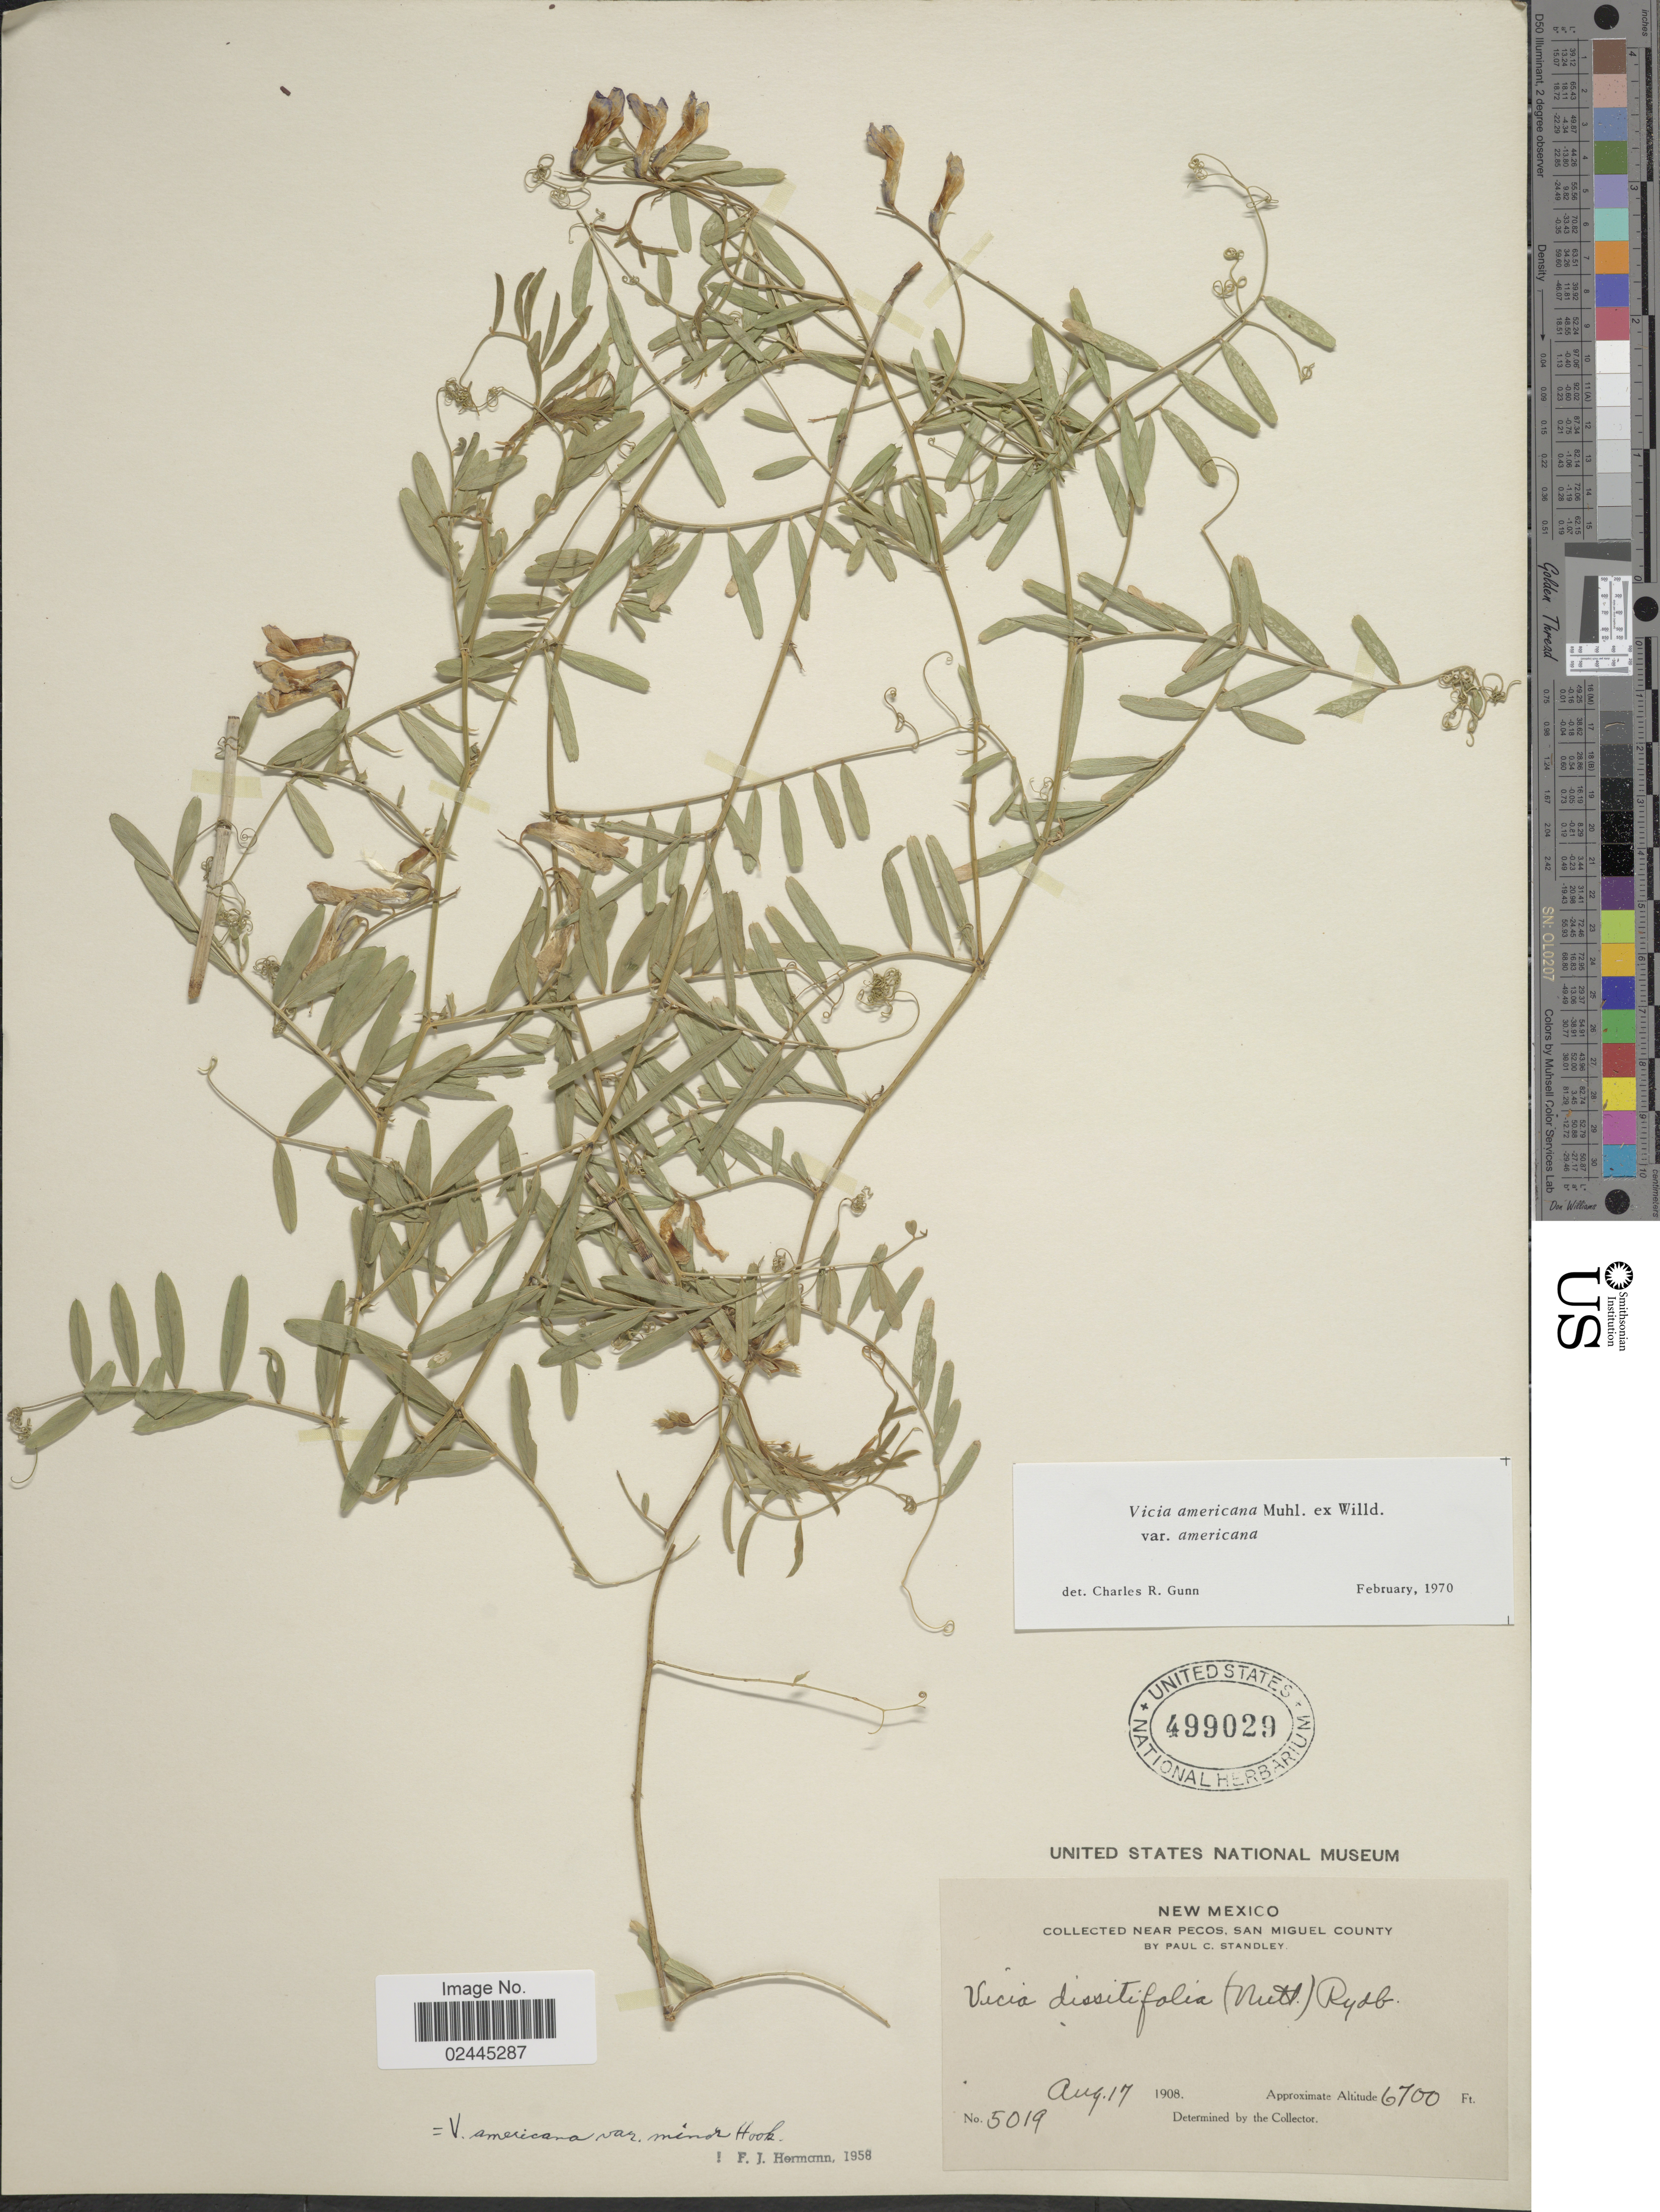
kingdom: Plantae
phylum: Tracheophyta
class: Magnoliopsida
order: Fabales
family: Fabaceae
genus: Vicia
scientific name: Vicia americana var. americana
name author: Muhl. ex Willd.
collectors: P. C. Standley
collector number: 5019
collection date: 1908-08-17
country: United States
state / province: New Mexico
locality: Collected near Pecos, San Miguel County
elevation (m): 2042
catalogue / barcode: US 499029